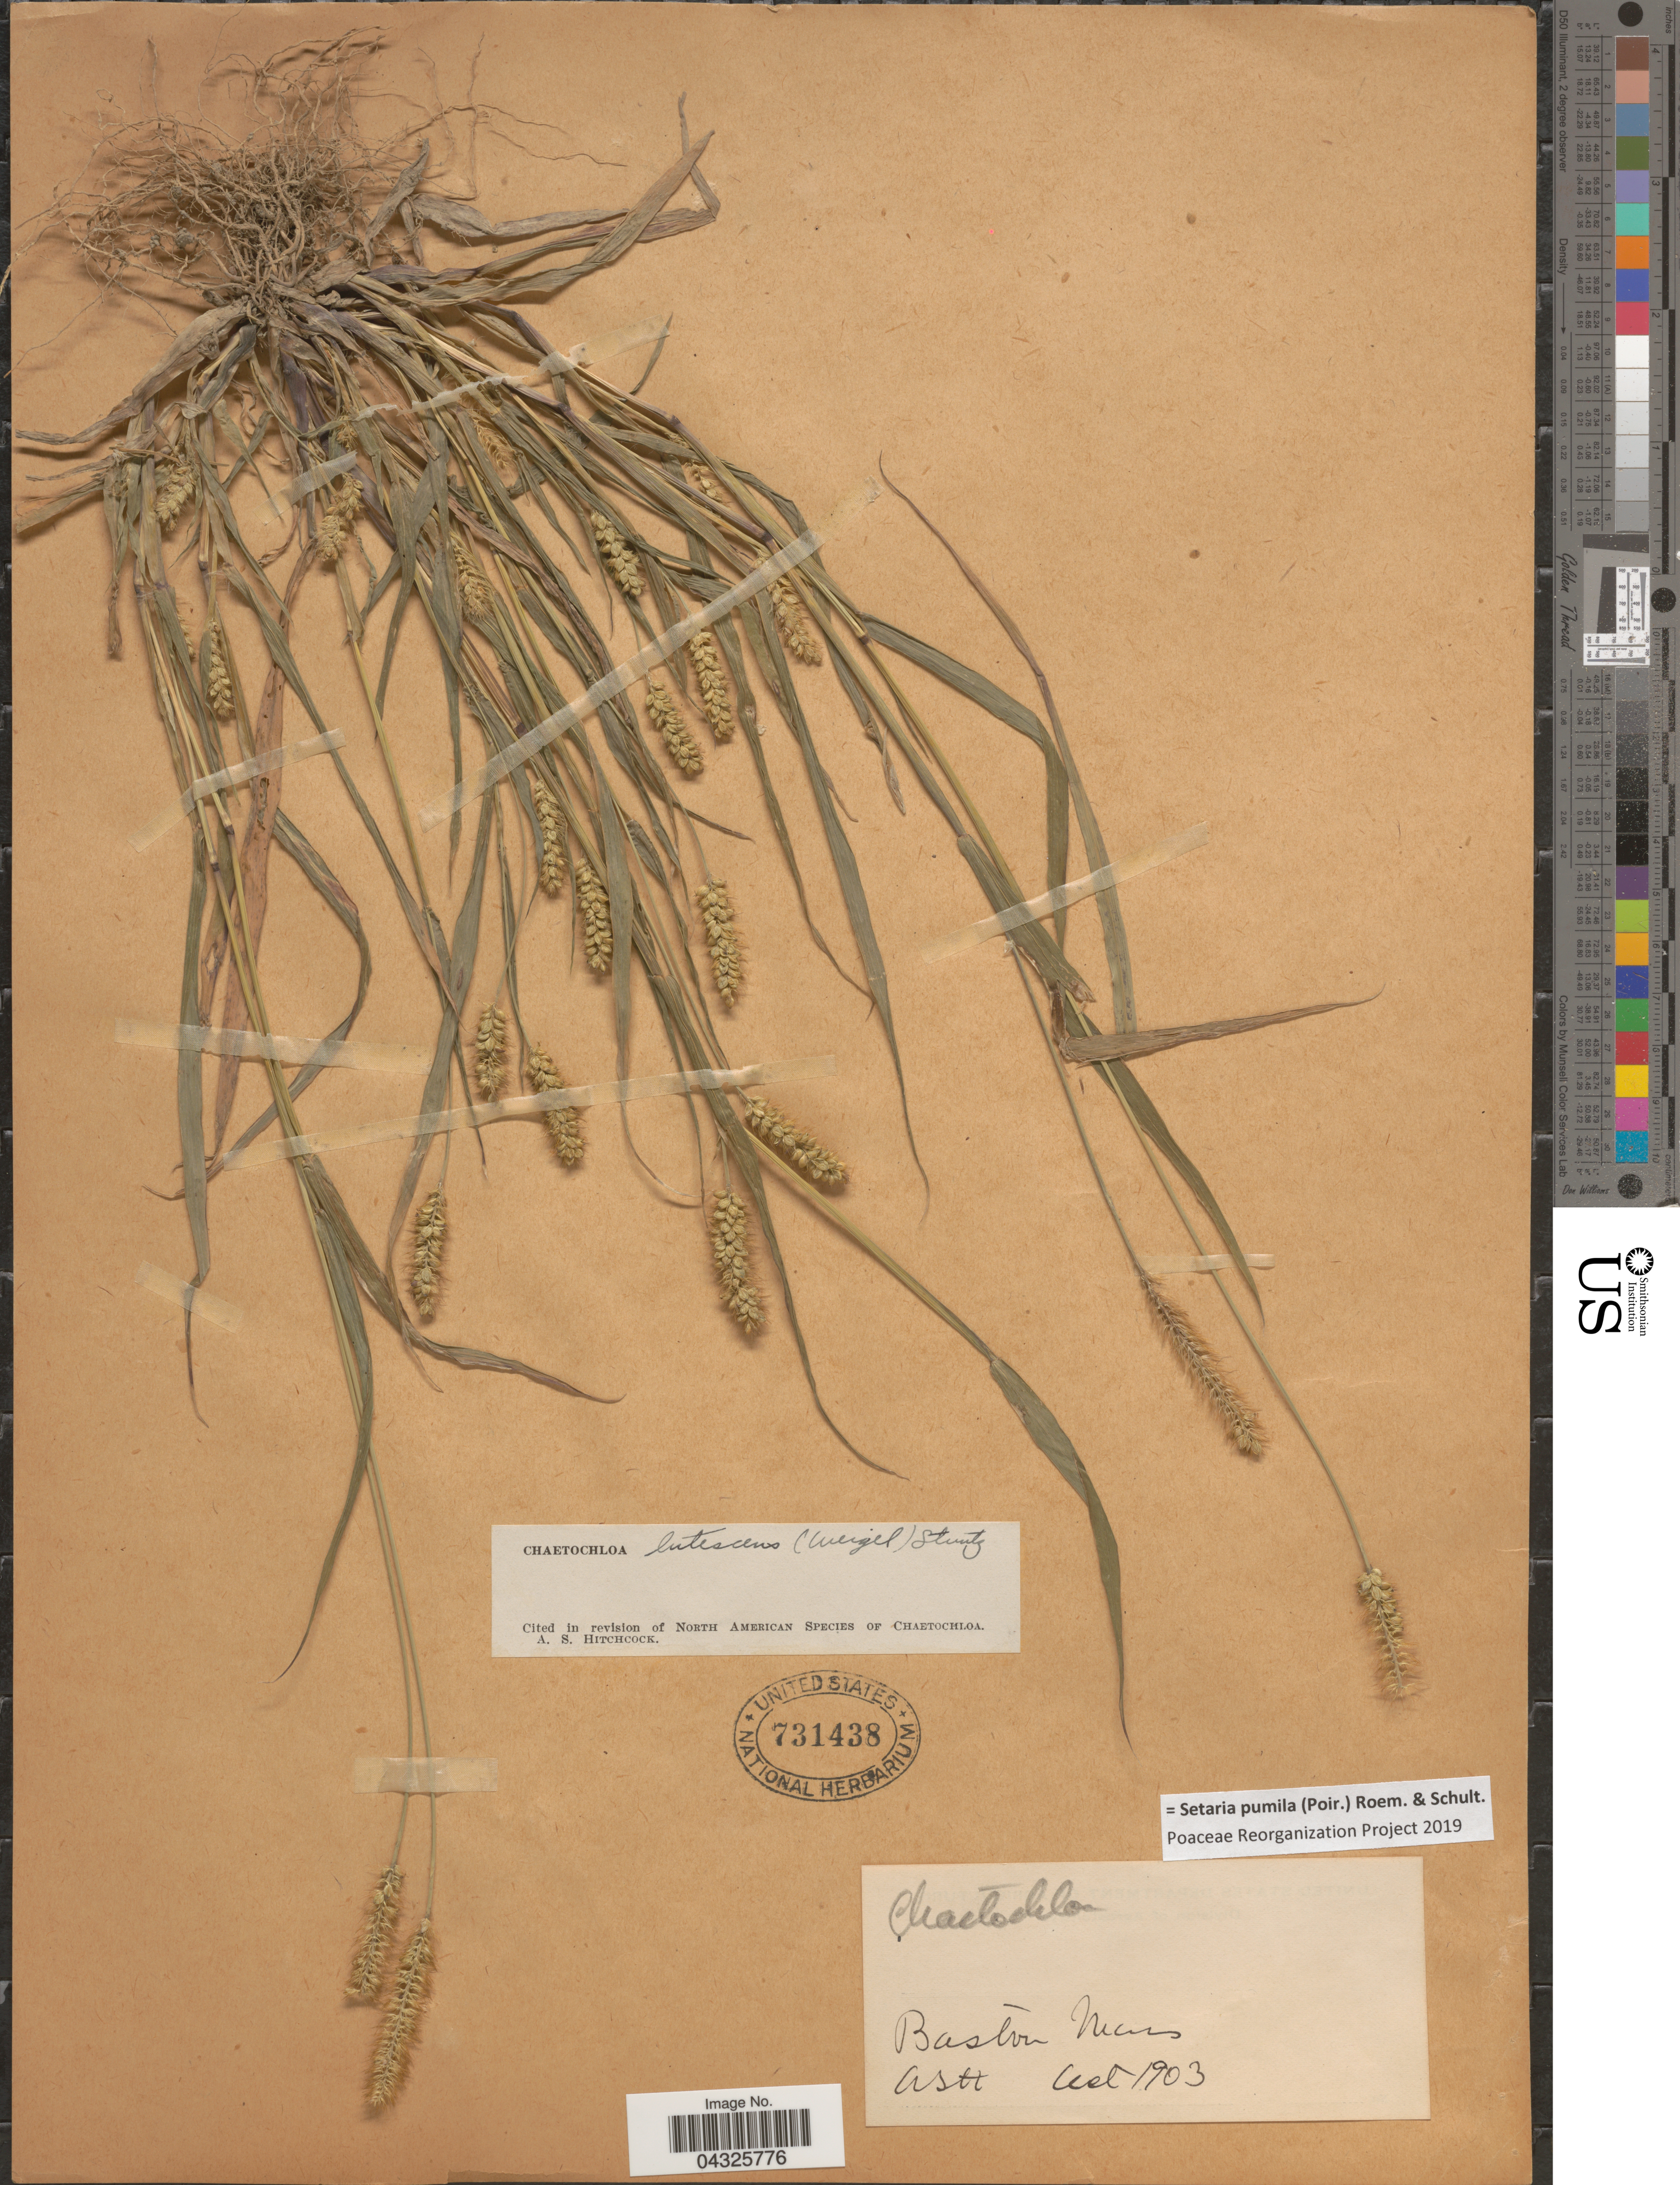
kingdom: Plantae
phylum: Tracheophyta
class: Liliopsida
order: Poales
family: Poaceae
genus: Setaria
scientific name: Setaria pumila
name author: (Poir.) Roem. & Schult.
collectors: A. H.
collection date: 1903-10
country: United States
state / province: Massachusetts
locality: Baston.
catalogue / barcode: US 731438